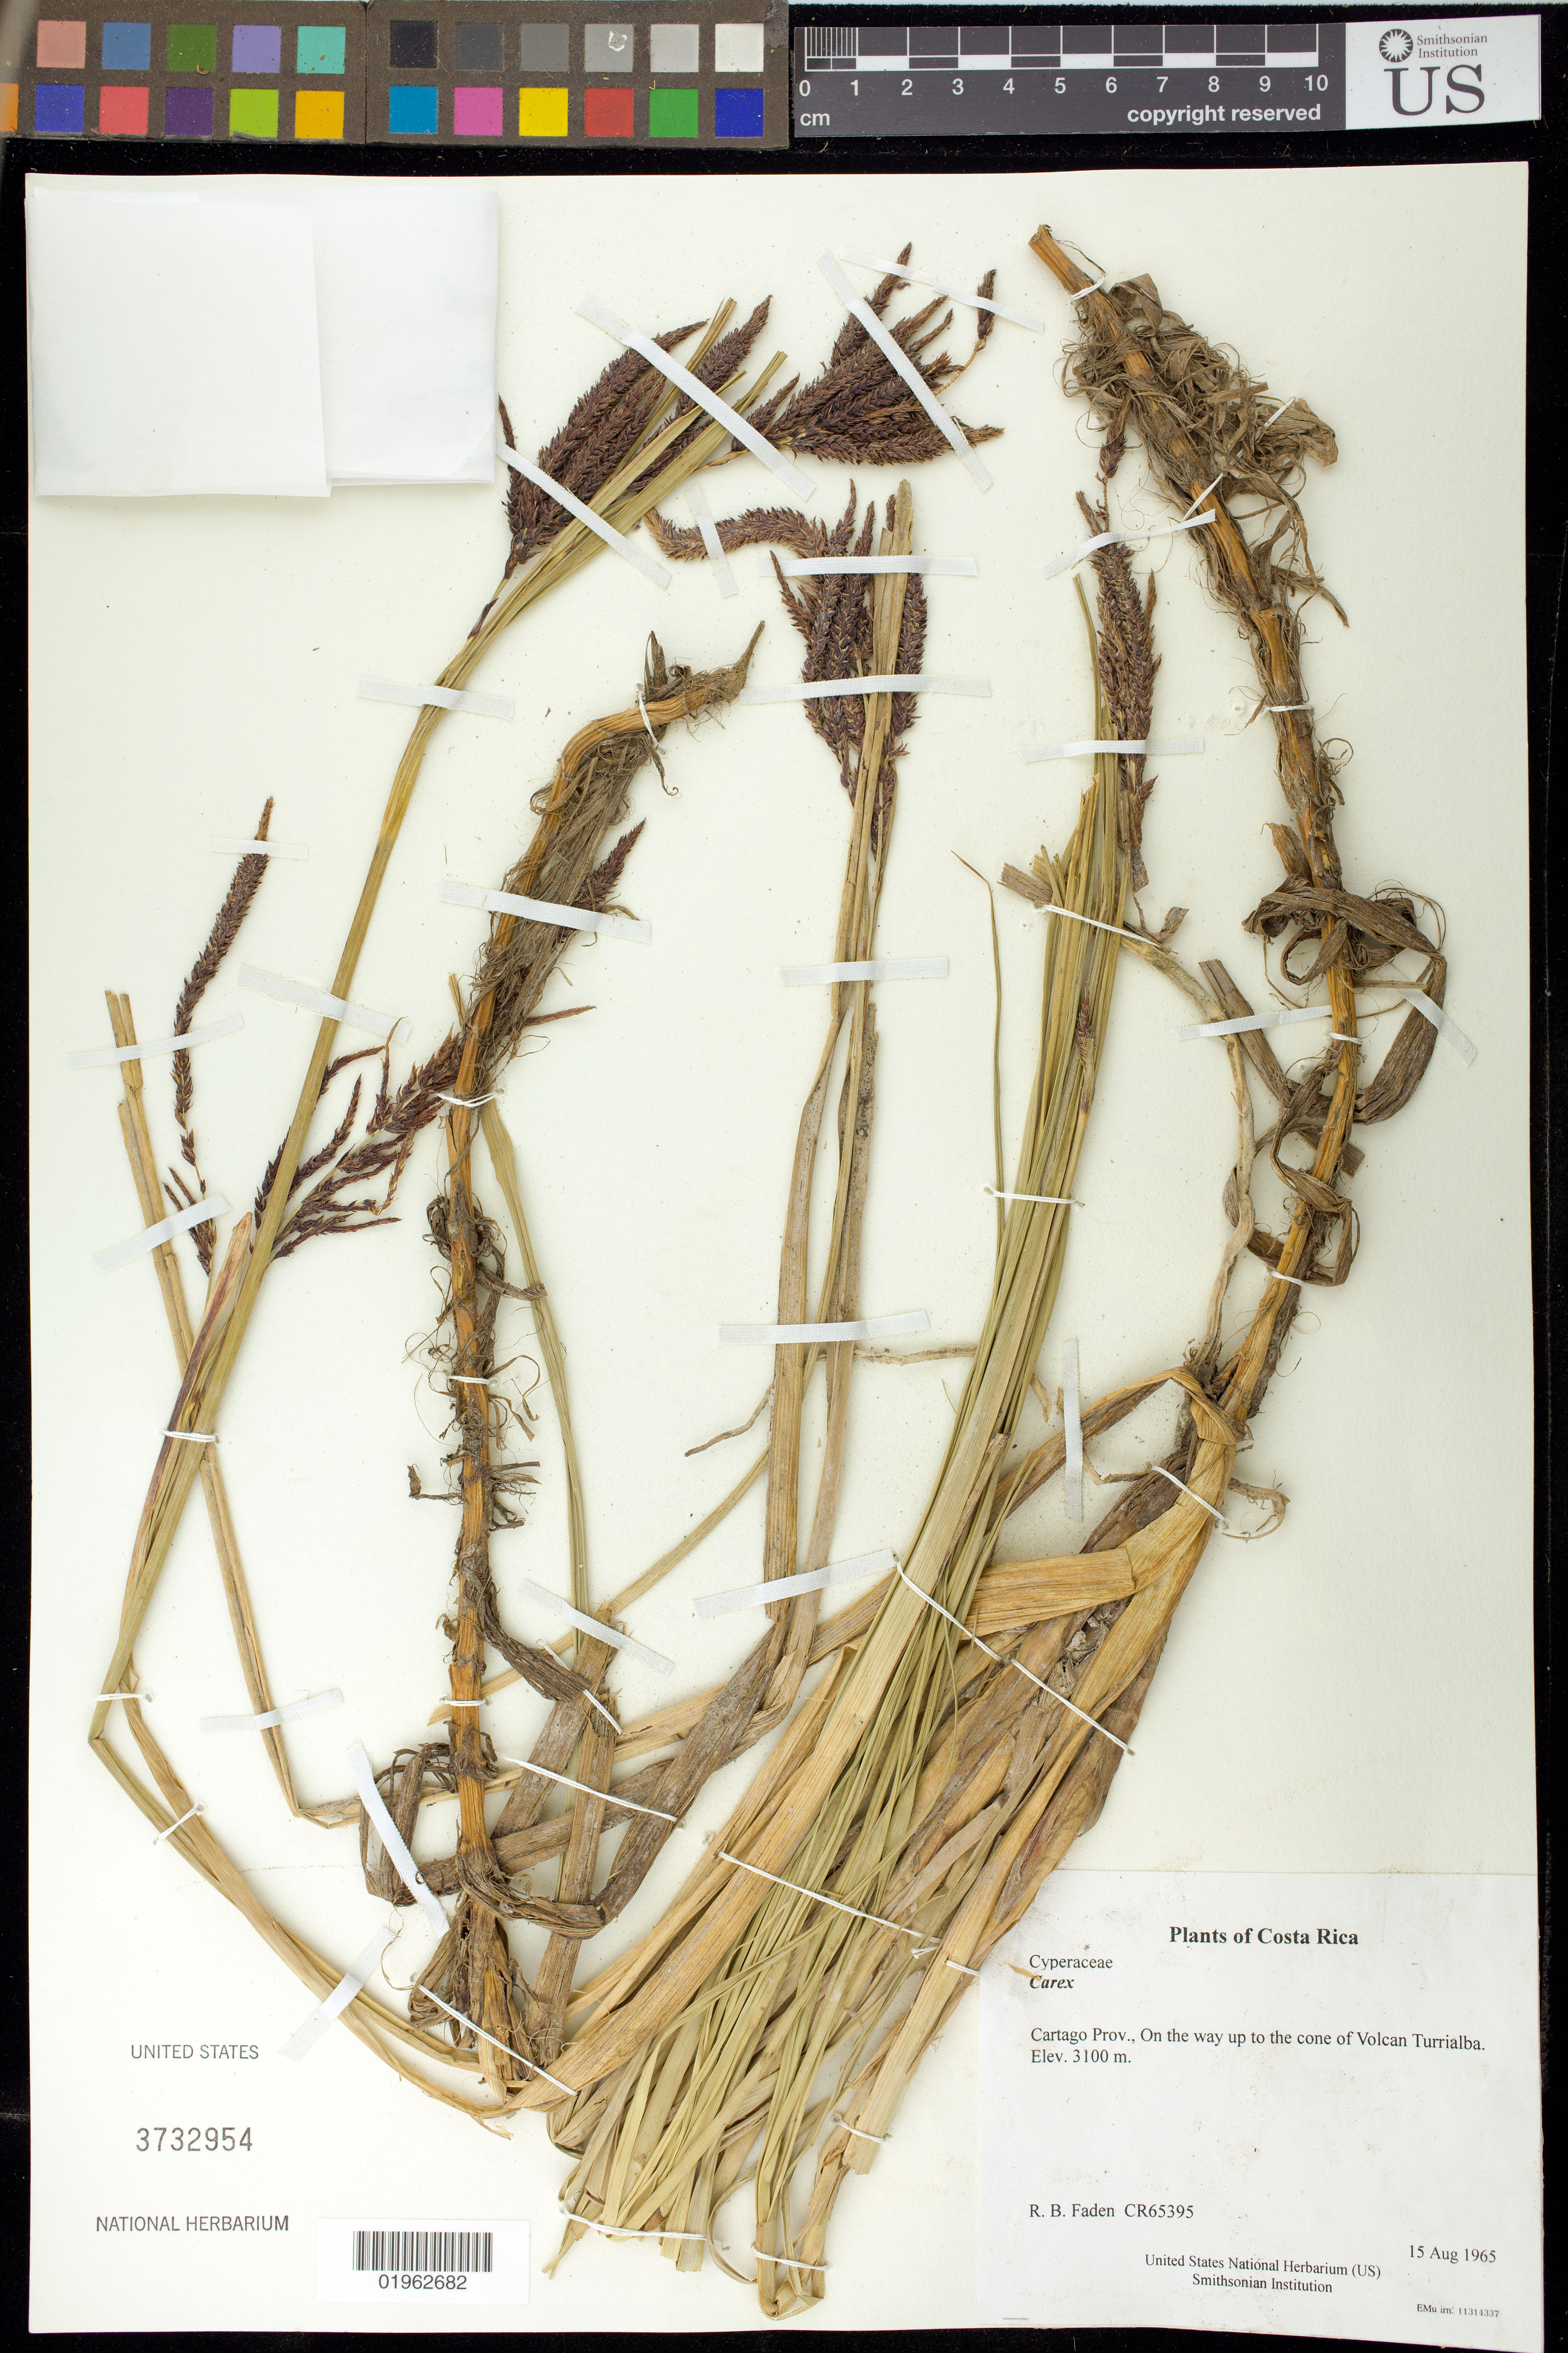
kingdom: Plantae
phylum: Tracheophyta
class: Liliopsida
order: Poales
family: Cyperaceae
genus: Carex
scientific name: Carex lemanniana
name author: Boott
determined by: Strong, Mark T., (BOT), Smithsonian Institution - National Museum of Natural History (UNITED STATES)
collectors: R. B. Faden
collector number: CR65395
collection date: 1965-08-15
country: Costa Rica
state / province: Cartago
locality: On the way up to the cone of Volcan Turrialba.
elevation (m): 3100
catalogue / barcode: US 3732954